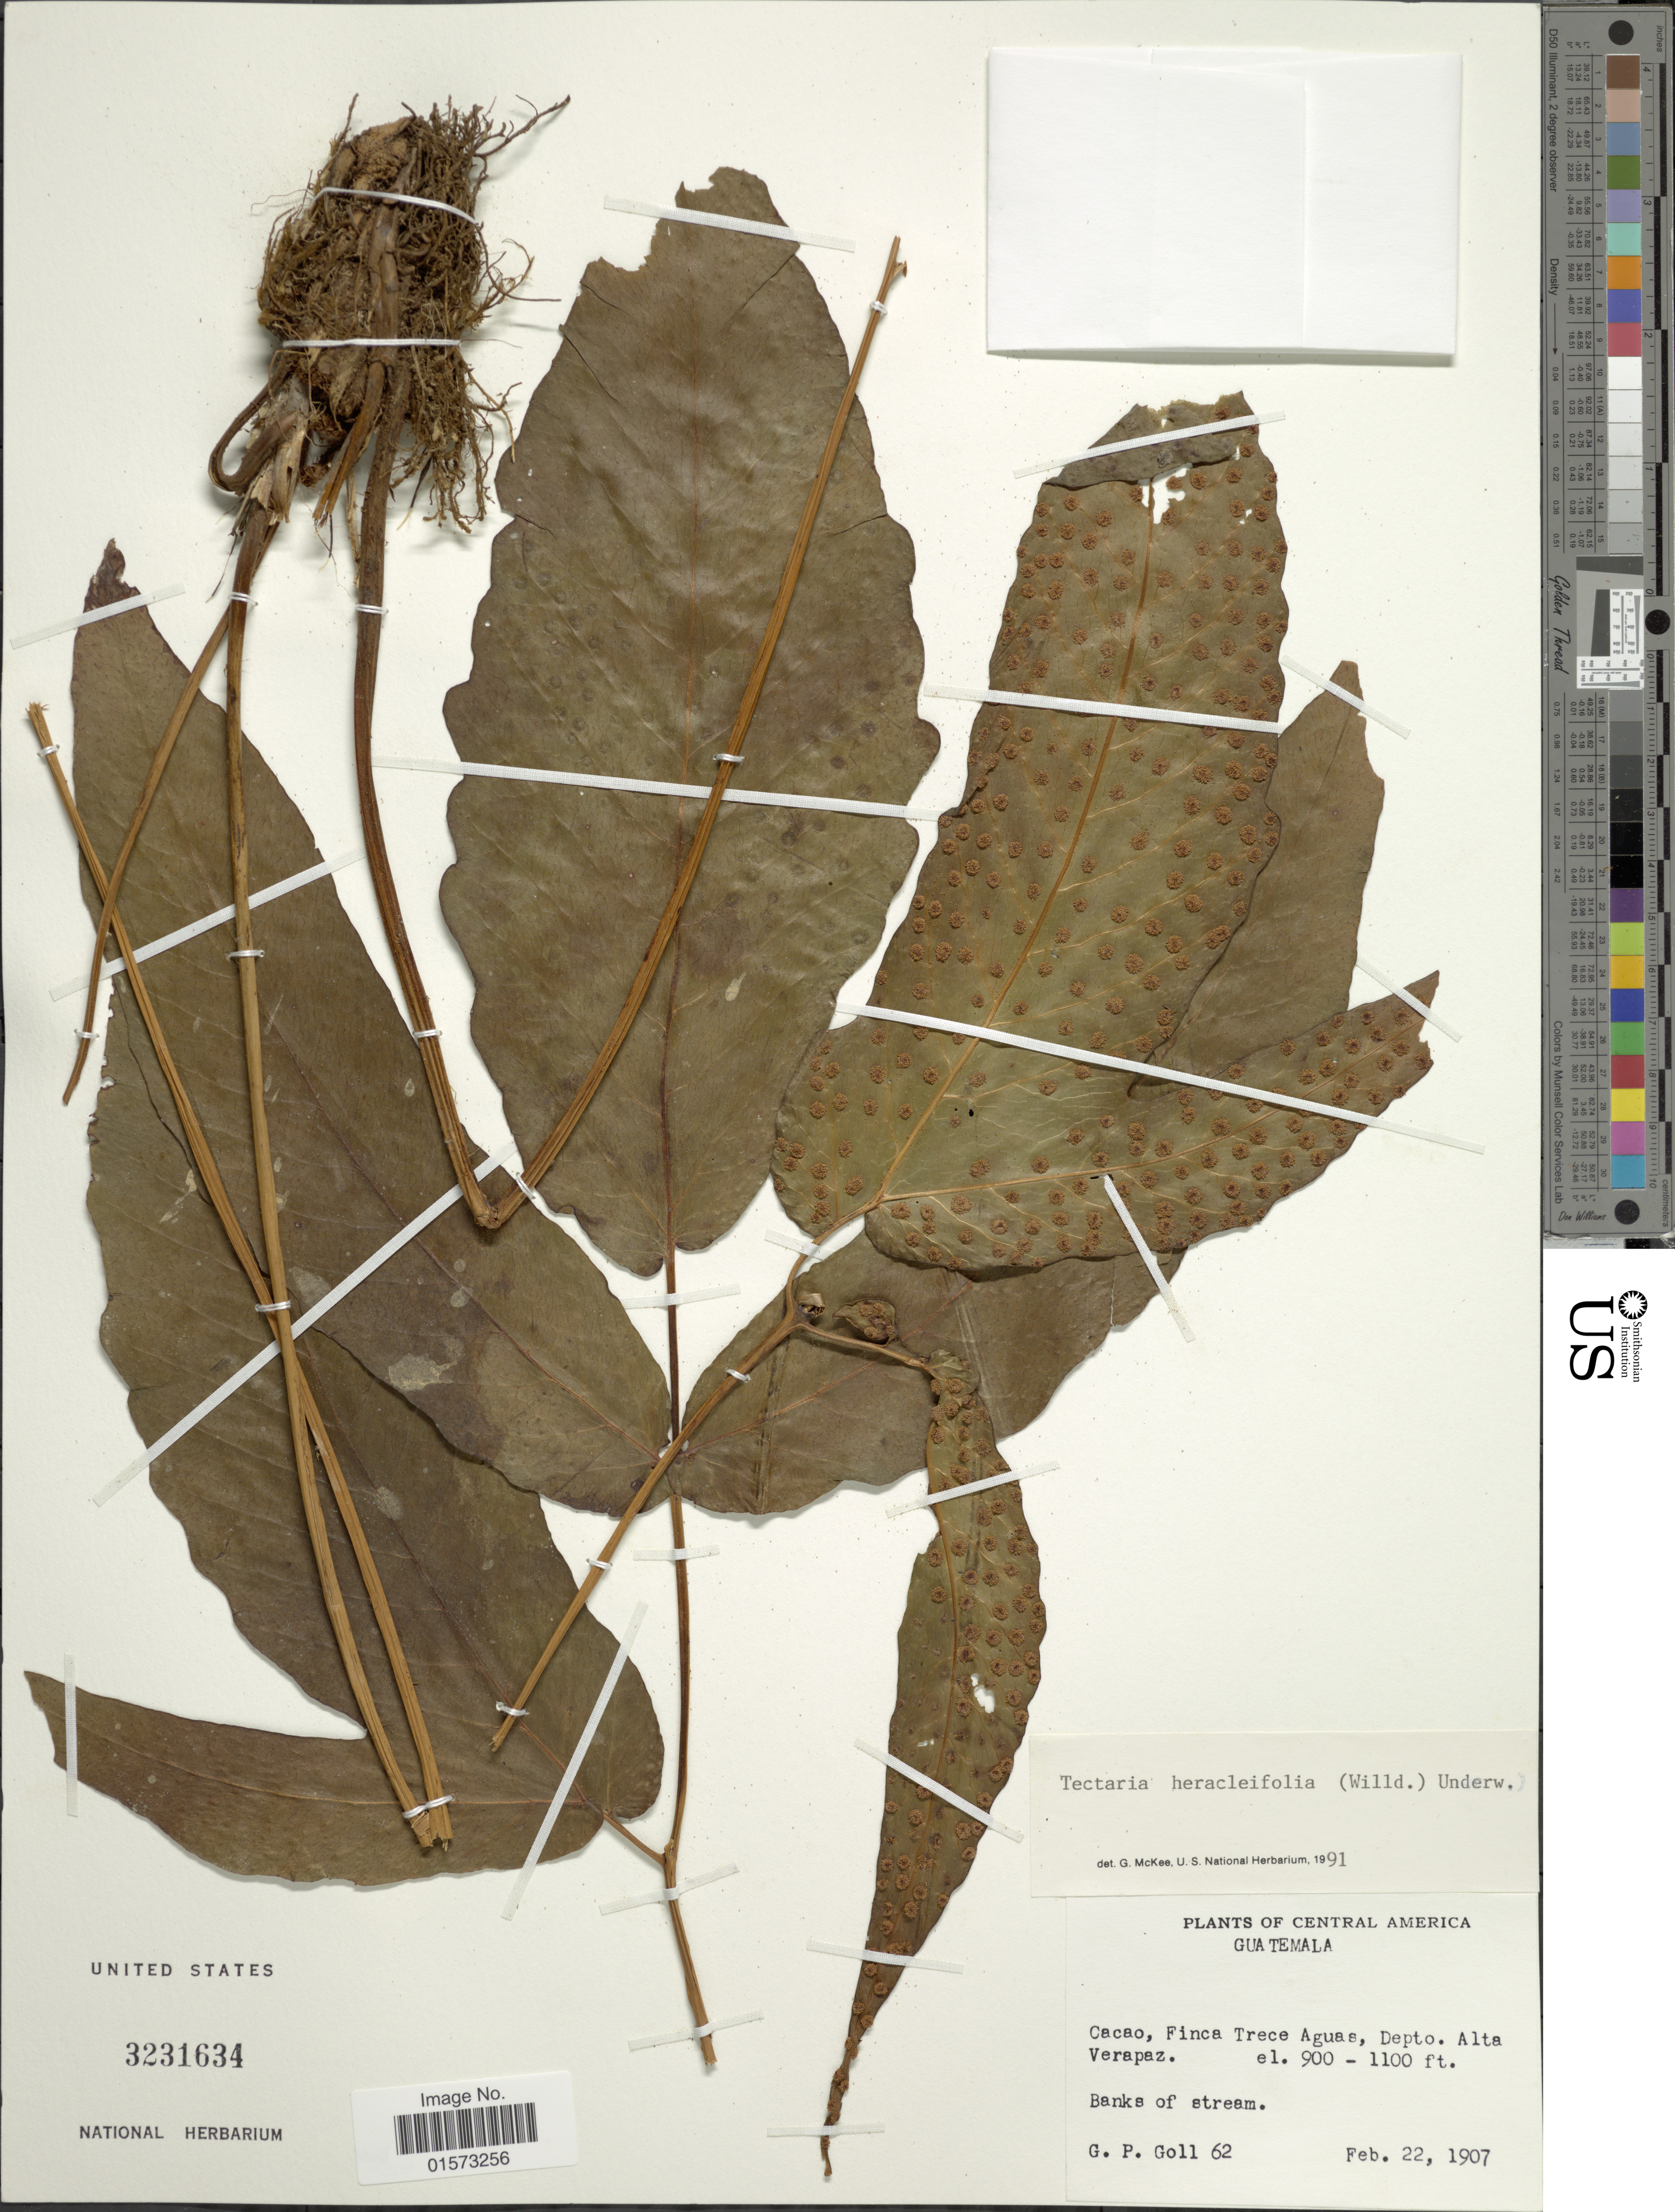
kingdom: Plantae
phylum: Tracheophyta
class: Polypodiopsida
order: Polypodiales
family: Tectariaceae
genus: Tectaria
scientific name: Tectaria heracleifolia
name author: (Willd.) Underw.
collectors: G. P. Goll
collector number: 62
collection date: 1907-02-22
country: Guatemala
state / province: Alta Verapaz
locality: Cacao, Finca Aguas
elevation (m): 274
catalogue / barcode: US 3231634